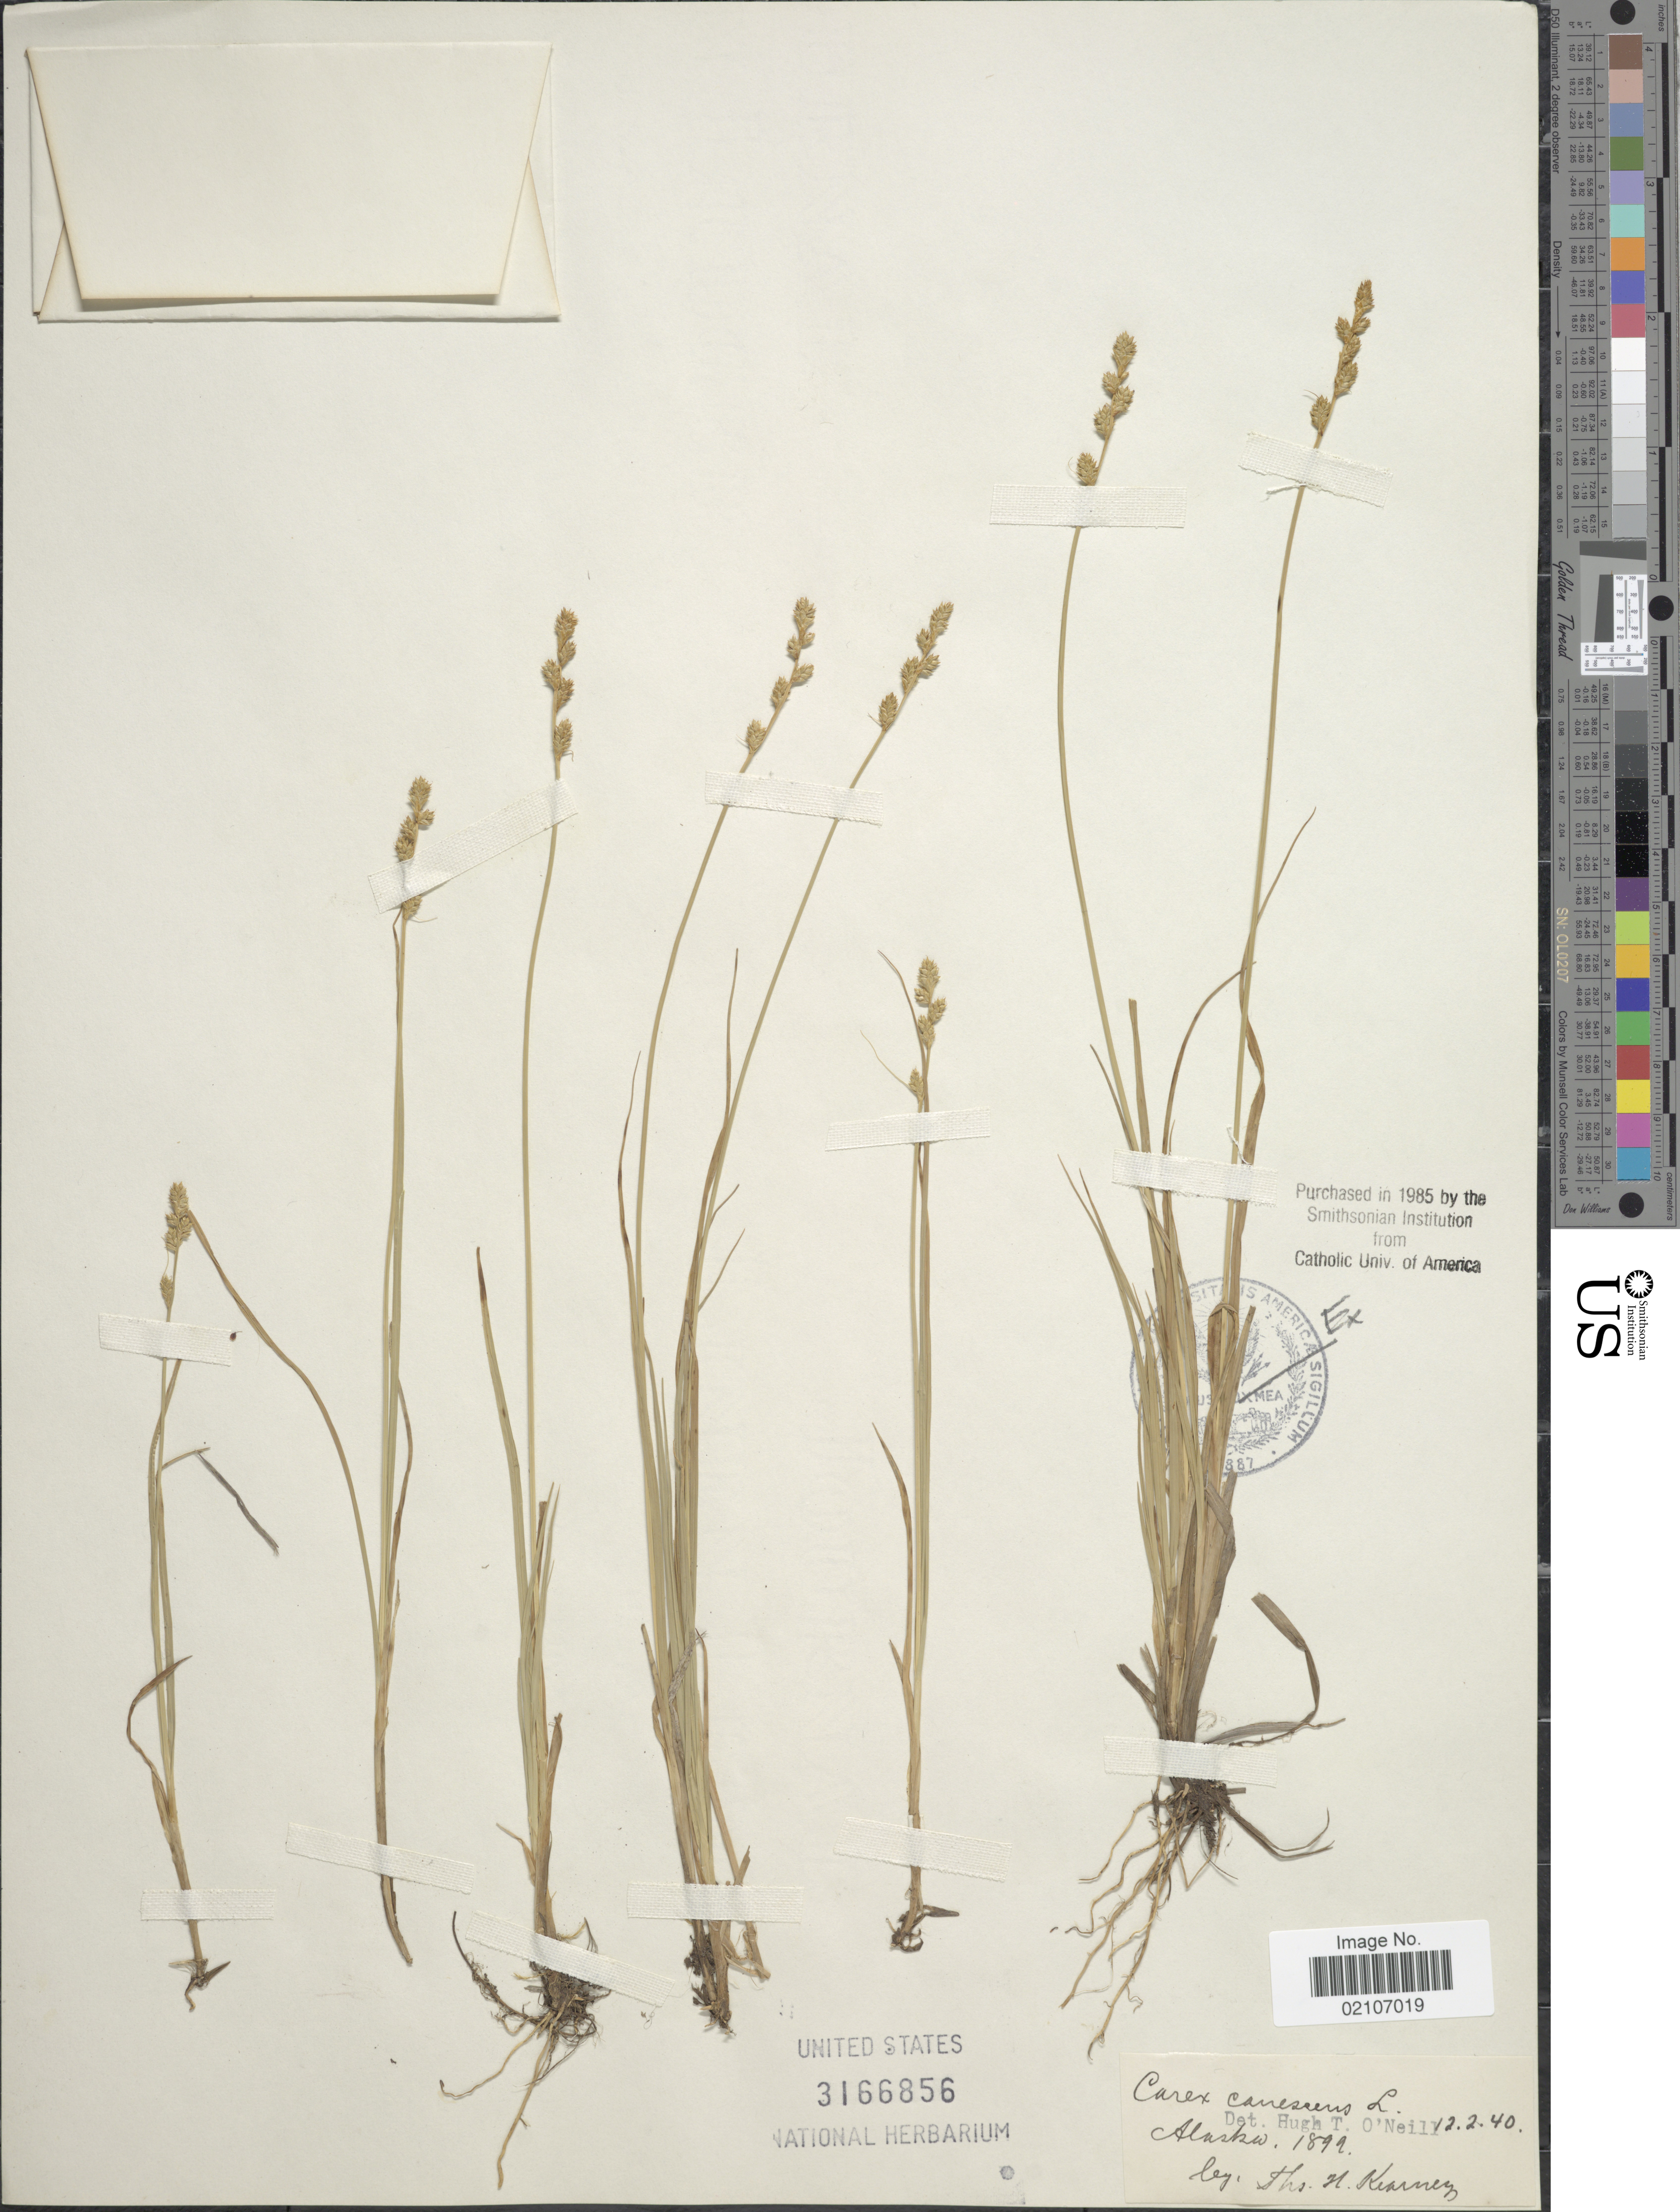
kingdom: Plantae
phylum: Tracheophyta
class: Liliopsida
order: Poales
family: Cyperaceae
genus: Carex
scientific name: Carex canescens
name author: L.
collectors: T. H. Kearney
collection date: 1899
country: United States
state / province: Alaska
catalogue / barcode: US 3166856